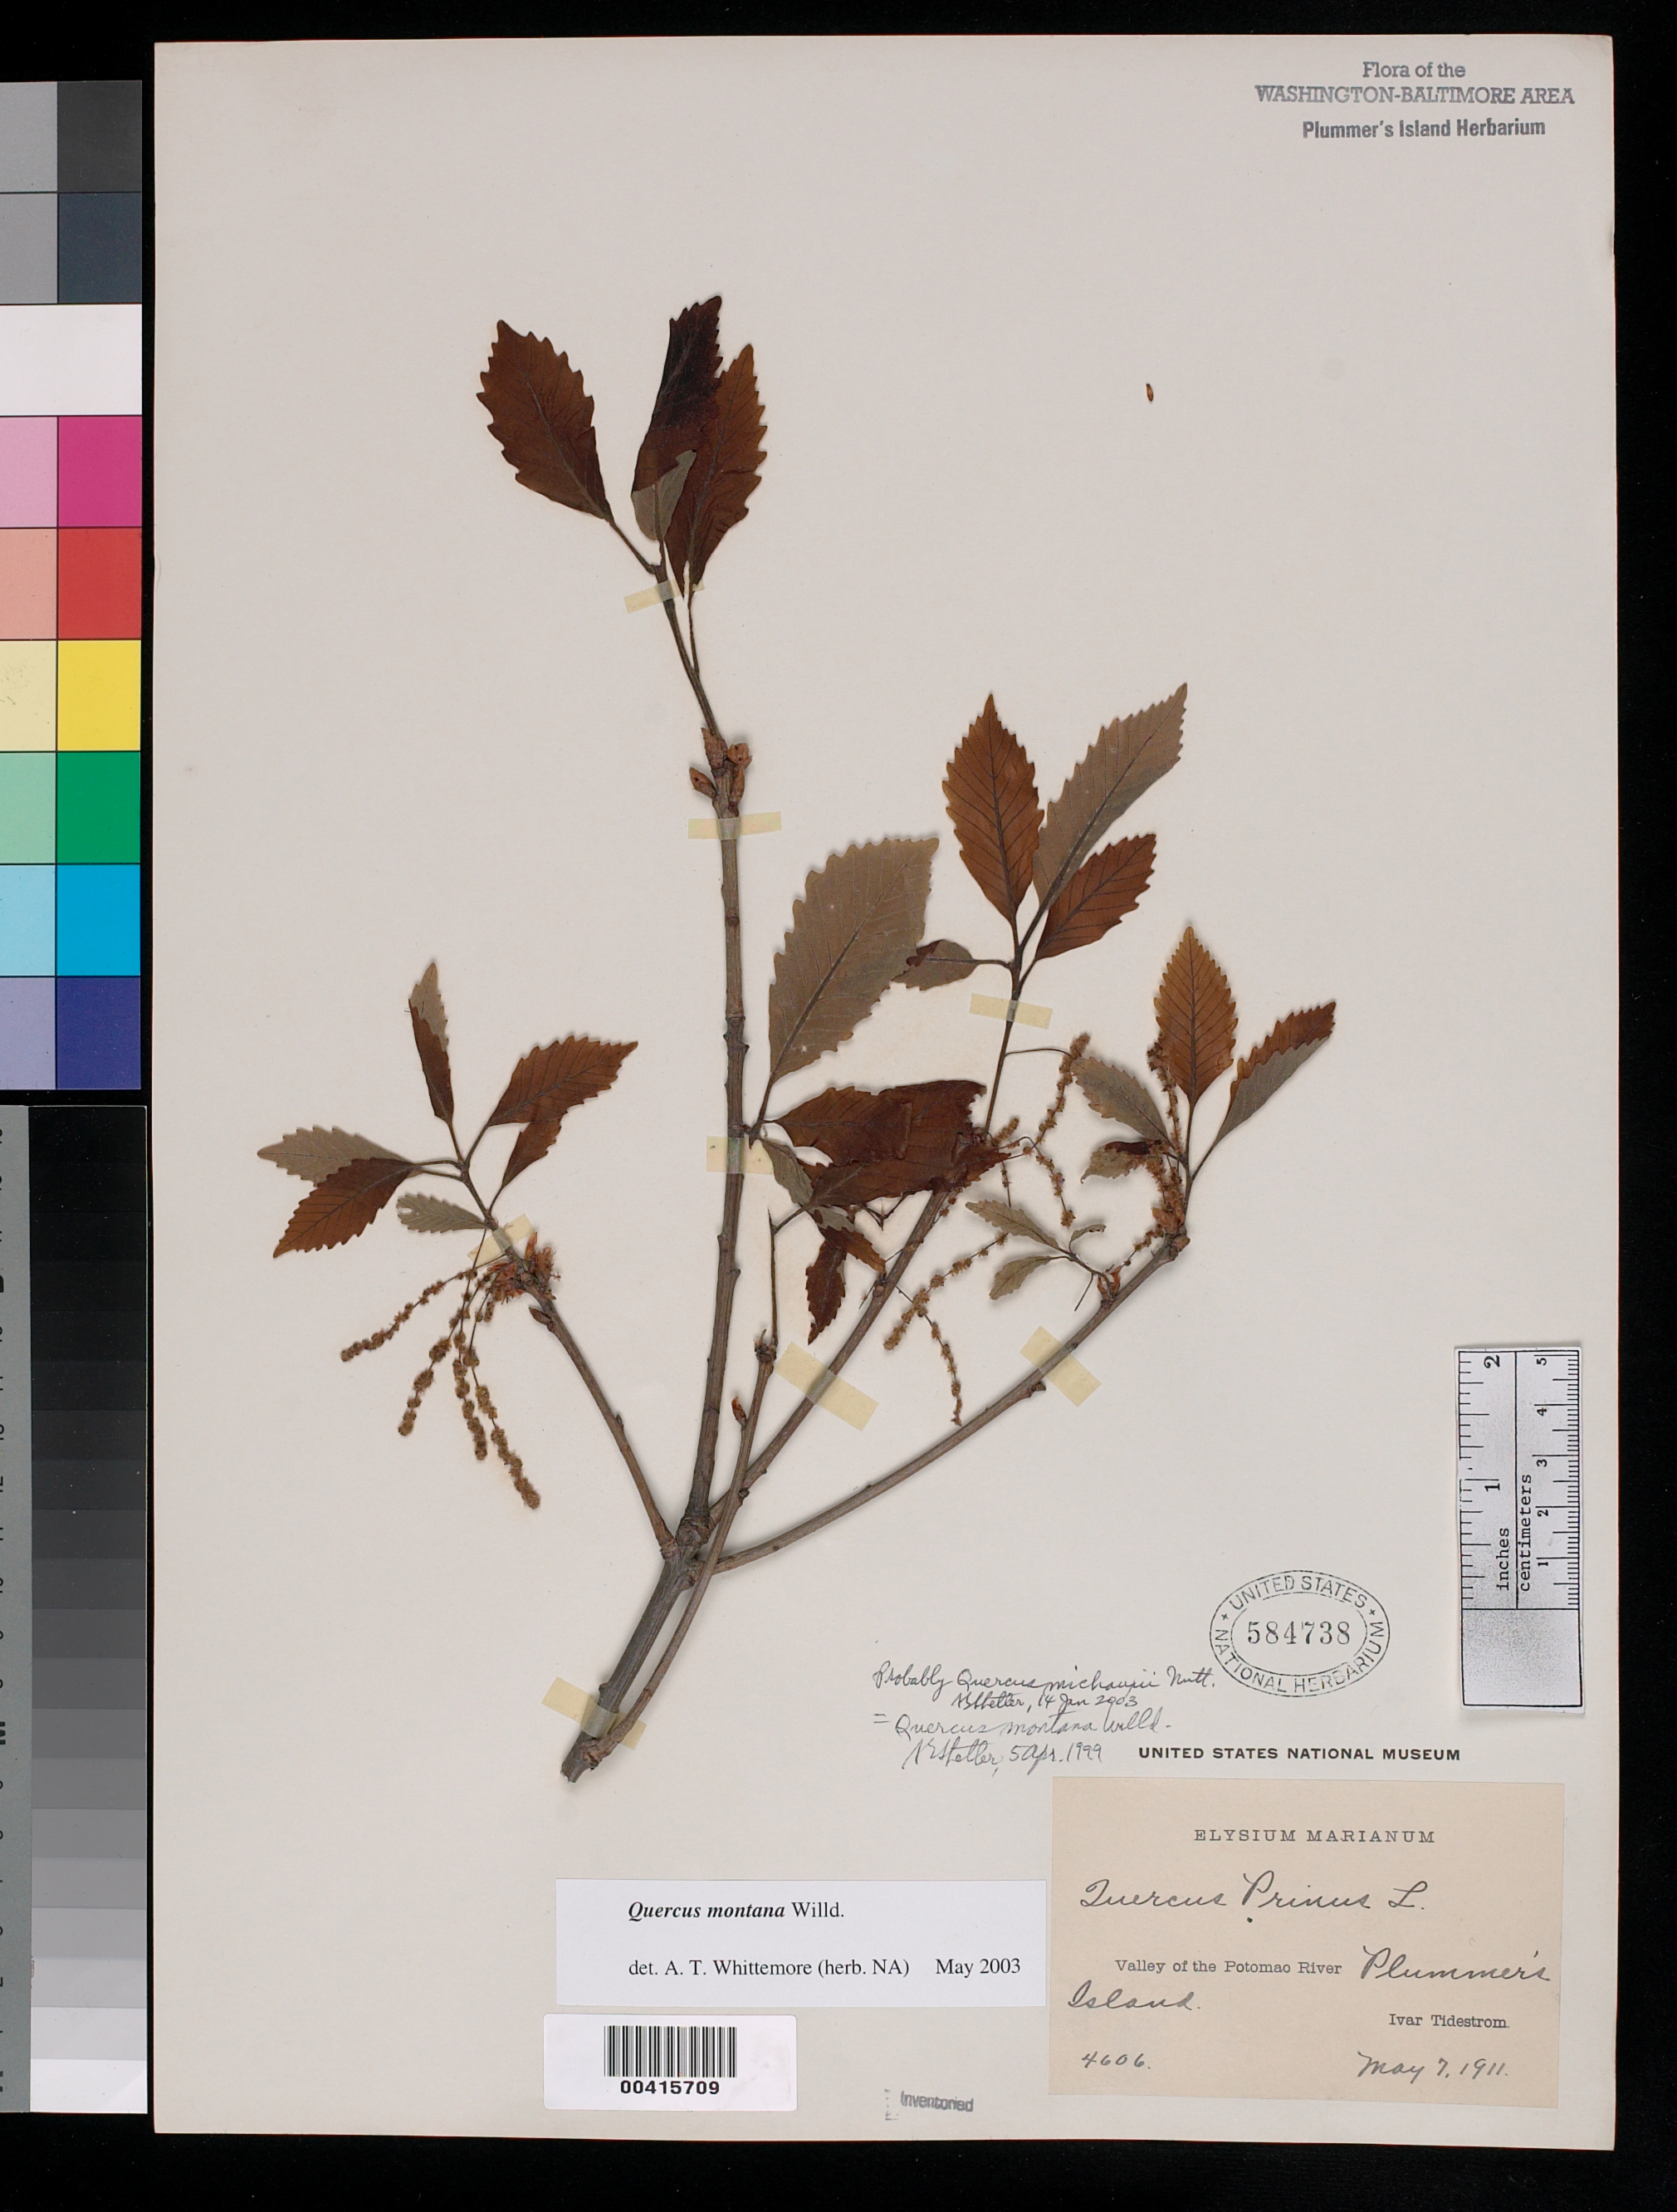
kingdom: Plantae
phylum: Tracheophyta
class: Magnoliopsida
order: Fagales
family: Fagaceae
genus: Quercus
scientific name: Quercus montana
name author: Willd.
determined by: Shetler, Stanwyn G., (US), NMNH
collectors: I. F. Tidestrom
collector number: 4606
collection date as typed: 07 May 1911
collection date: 1911-05-07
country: United States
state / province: Maryland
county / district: Montgomery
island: Plummers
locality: Plummer's Island Plummers Island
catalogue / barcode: US 584738